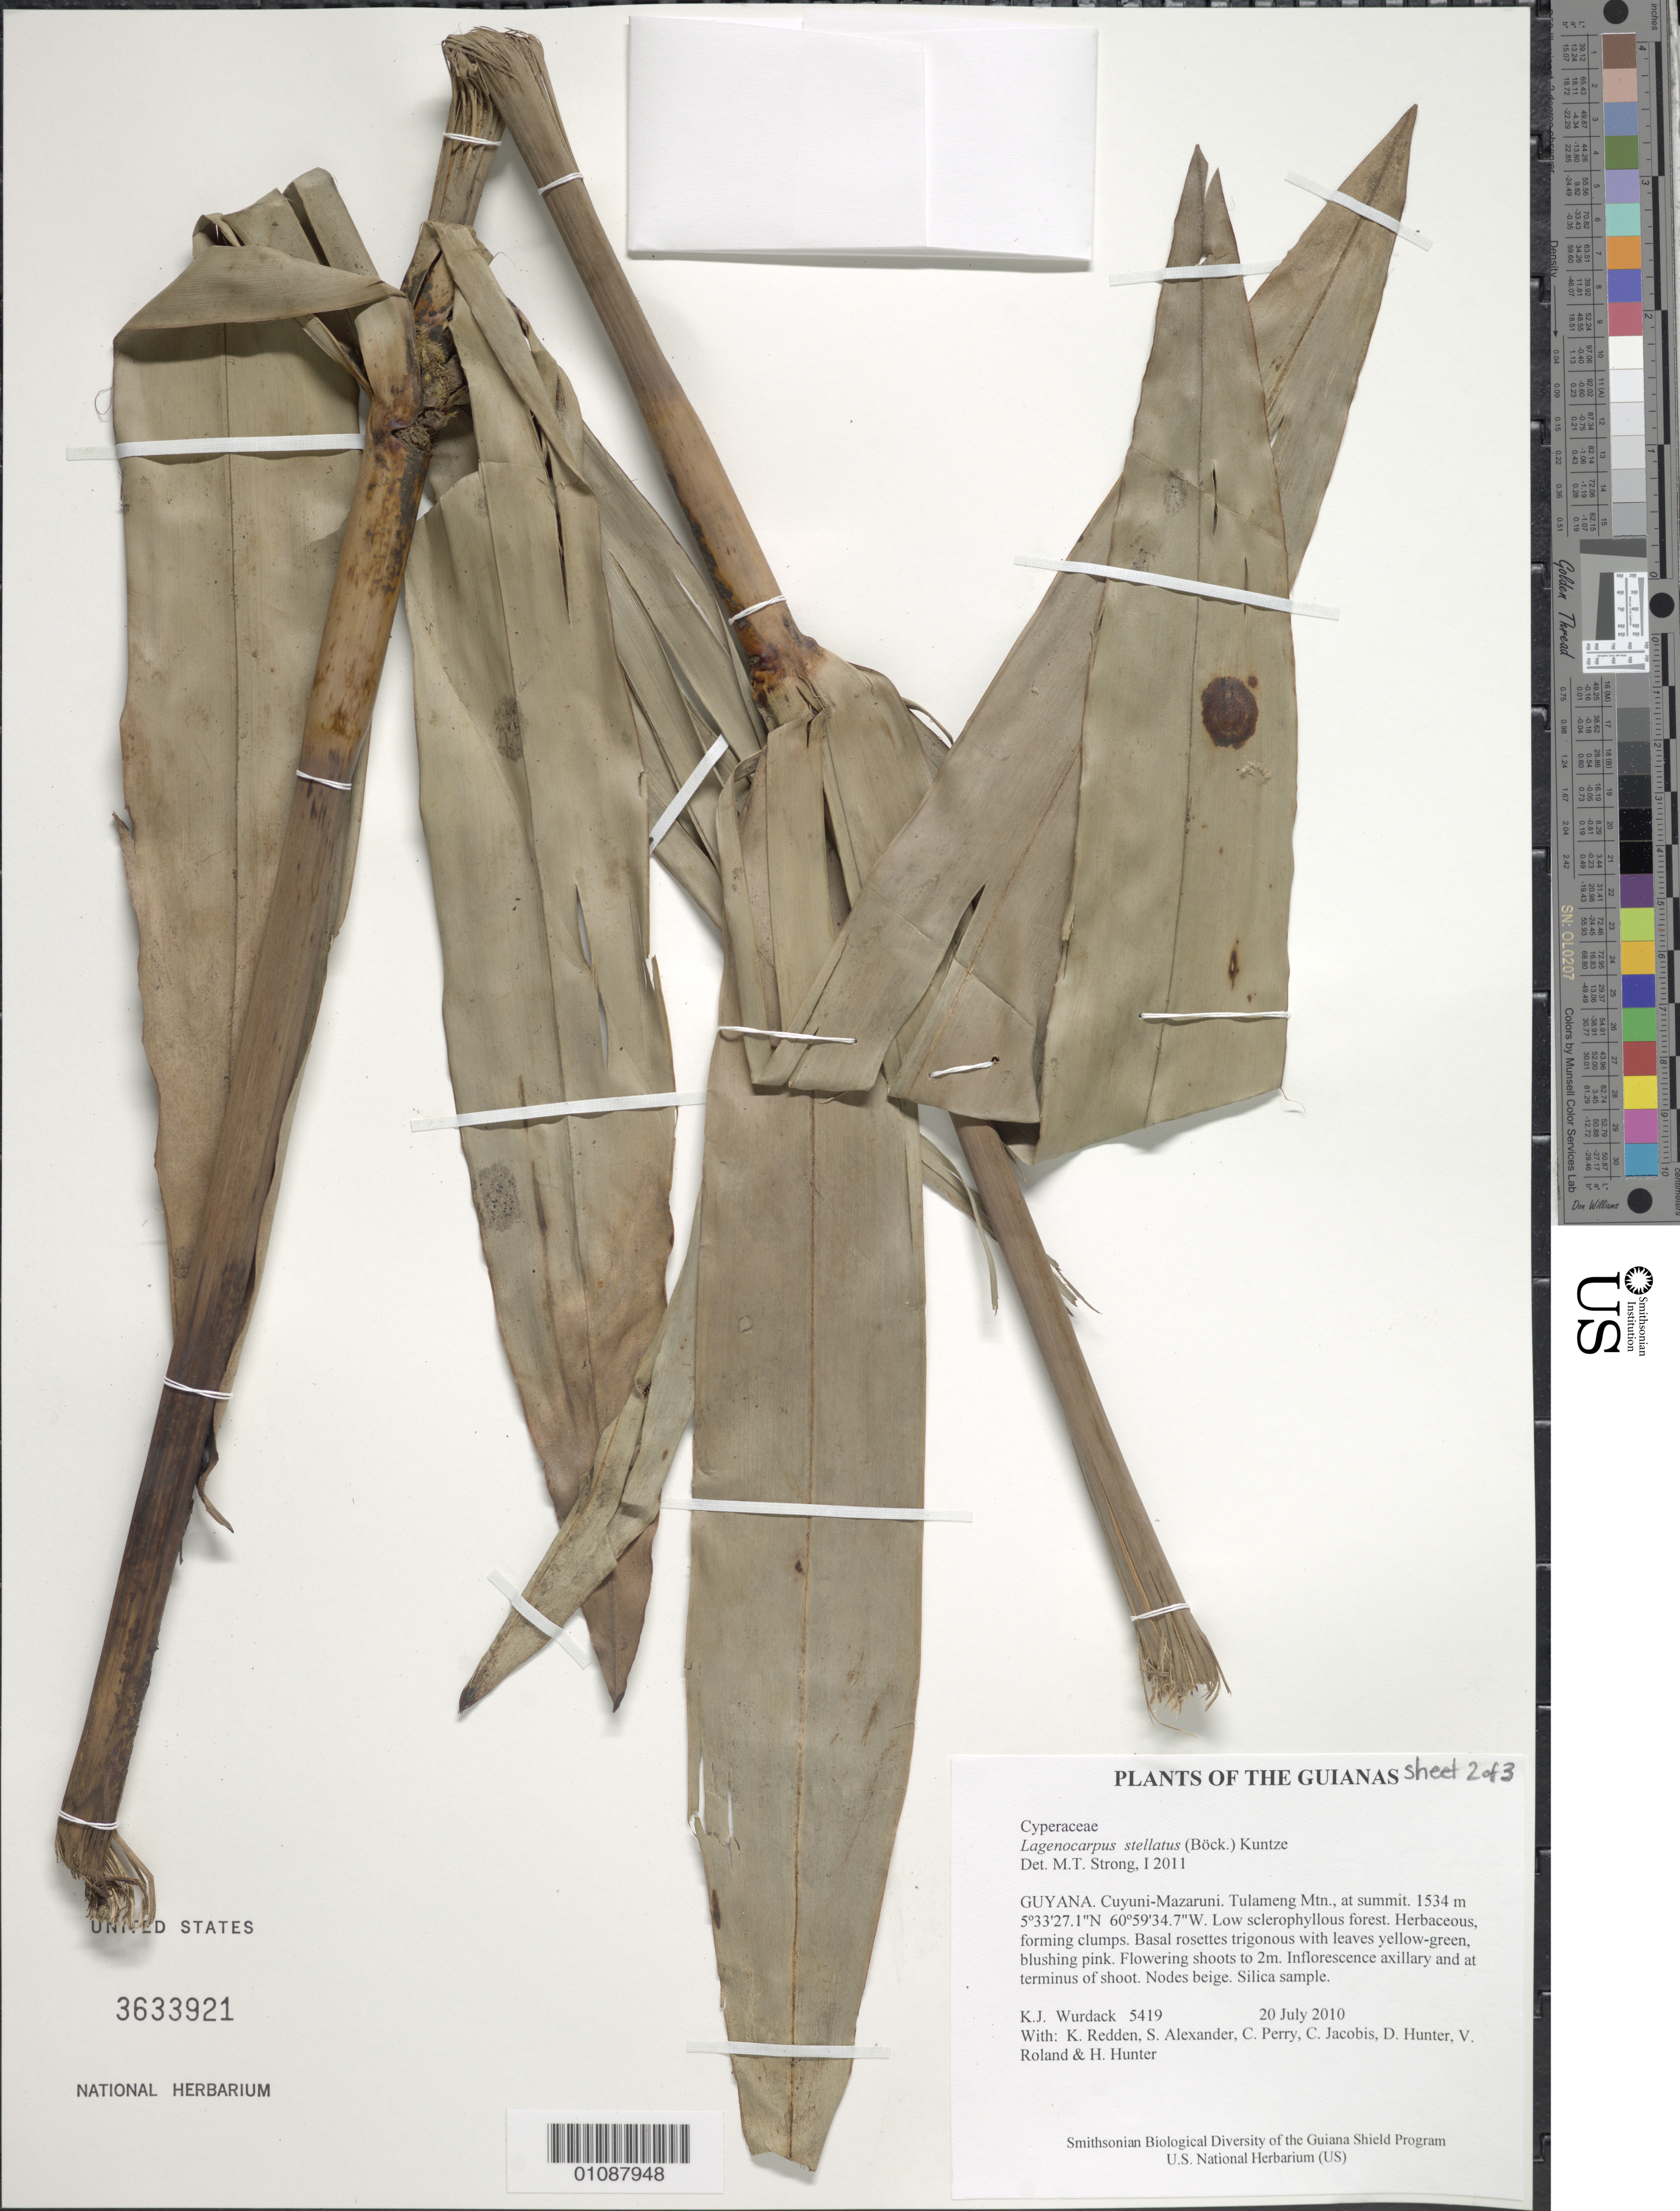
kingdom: Plantae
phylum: Tracheophyta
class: Liliopsida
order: Poales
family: Cyperaceae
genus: Didymiandrum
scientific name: Didymiandrum stellatum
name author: (Boeckeler) Gilly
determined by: Strong, Mark T., (BOT), Smithsonian Institution - National Museum of Natural History (UNITED STATES)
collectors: K. Wurdack, K. M. Redden, S. N. Alexander, C. Perry, C. Jacobis, D. Hunter, V. Roland & H. Hunter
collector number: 5419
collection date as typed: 20 July 2010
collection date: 2010-07-20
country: Guyana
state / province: Cuyuni-Mazaruni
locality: Tulameng Mtn., at summit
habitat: Low sclerophyllous forest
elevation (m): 1534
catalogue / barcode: US 3633921